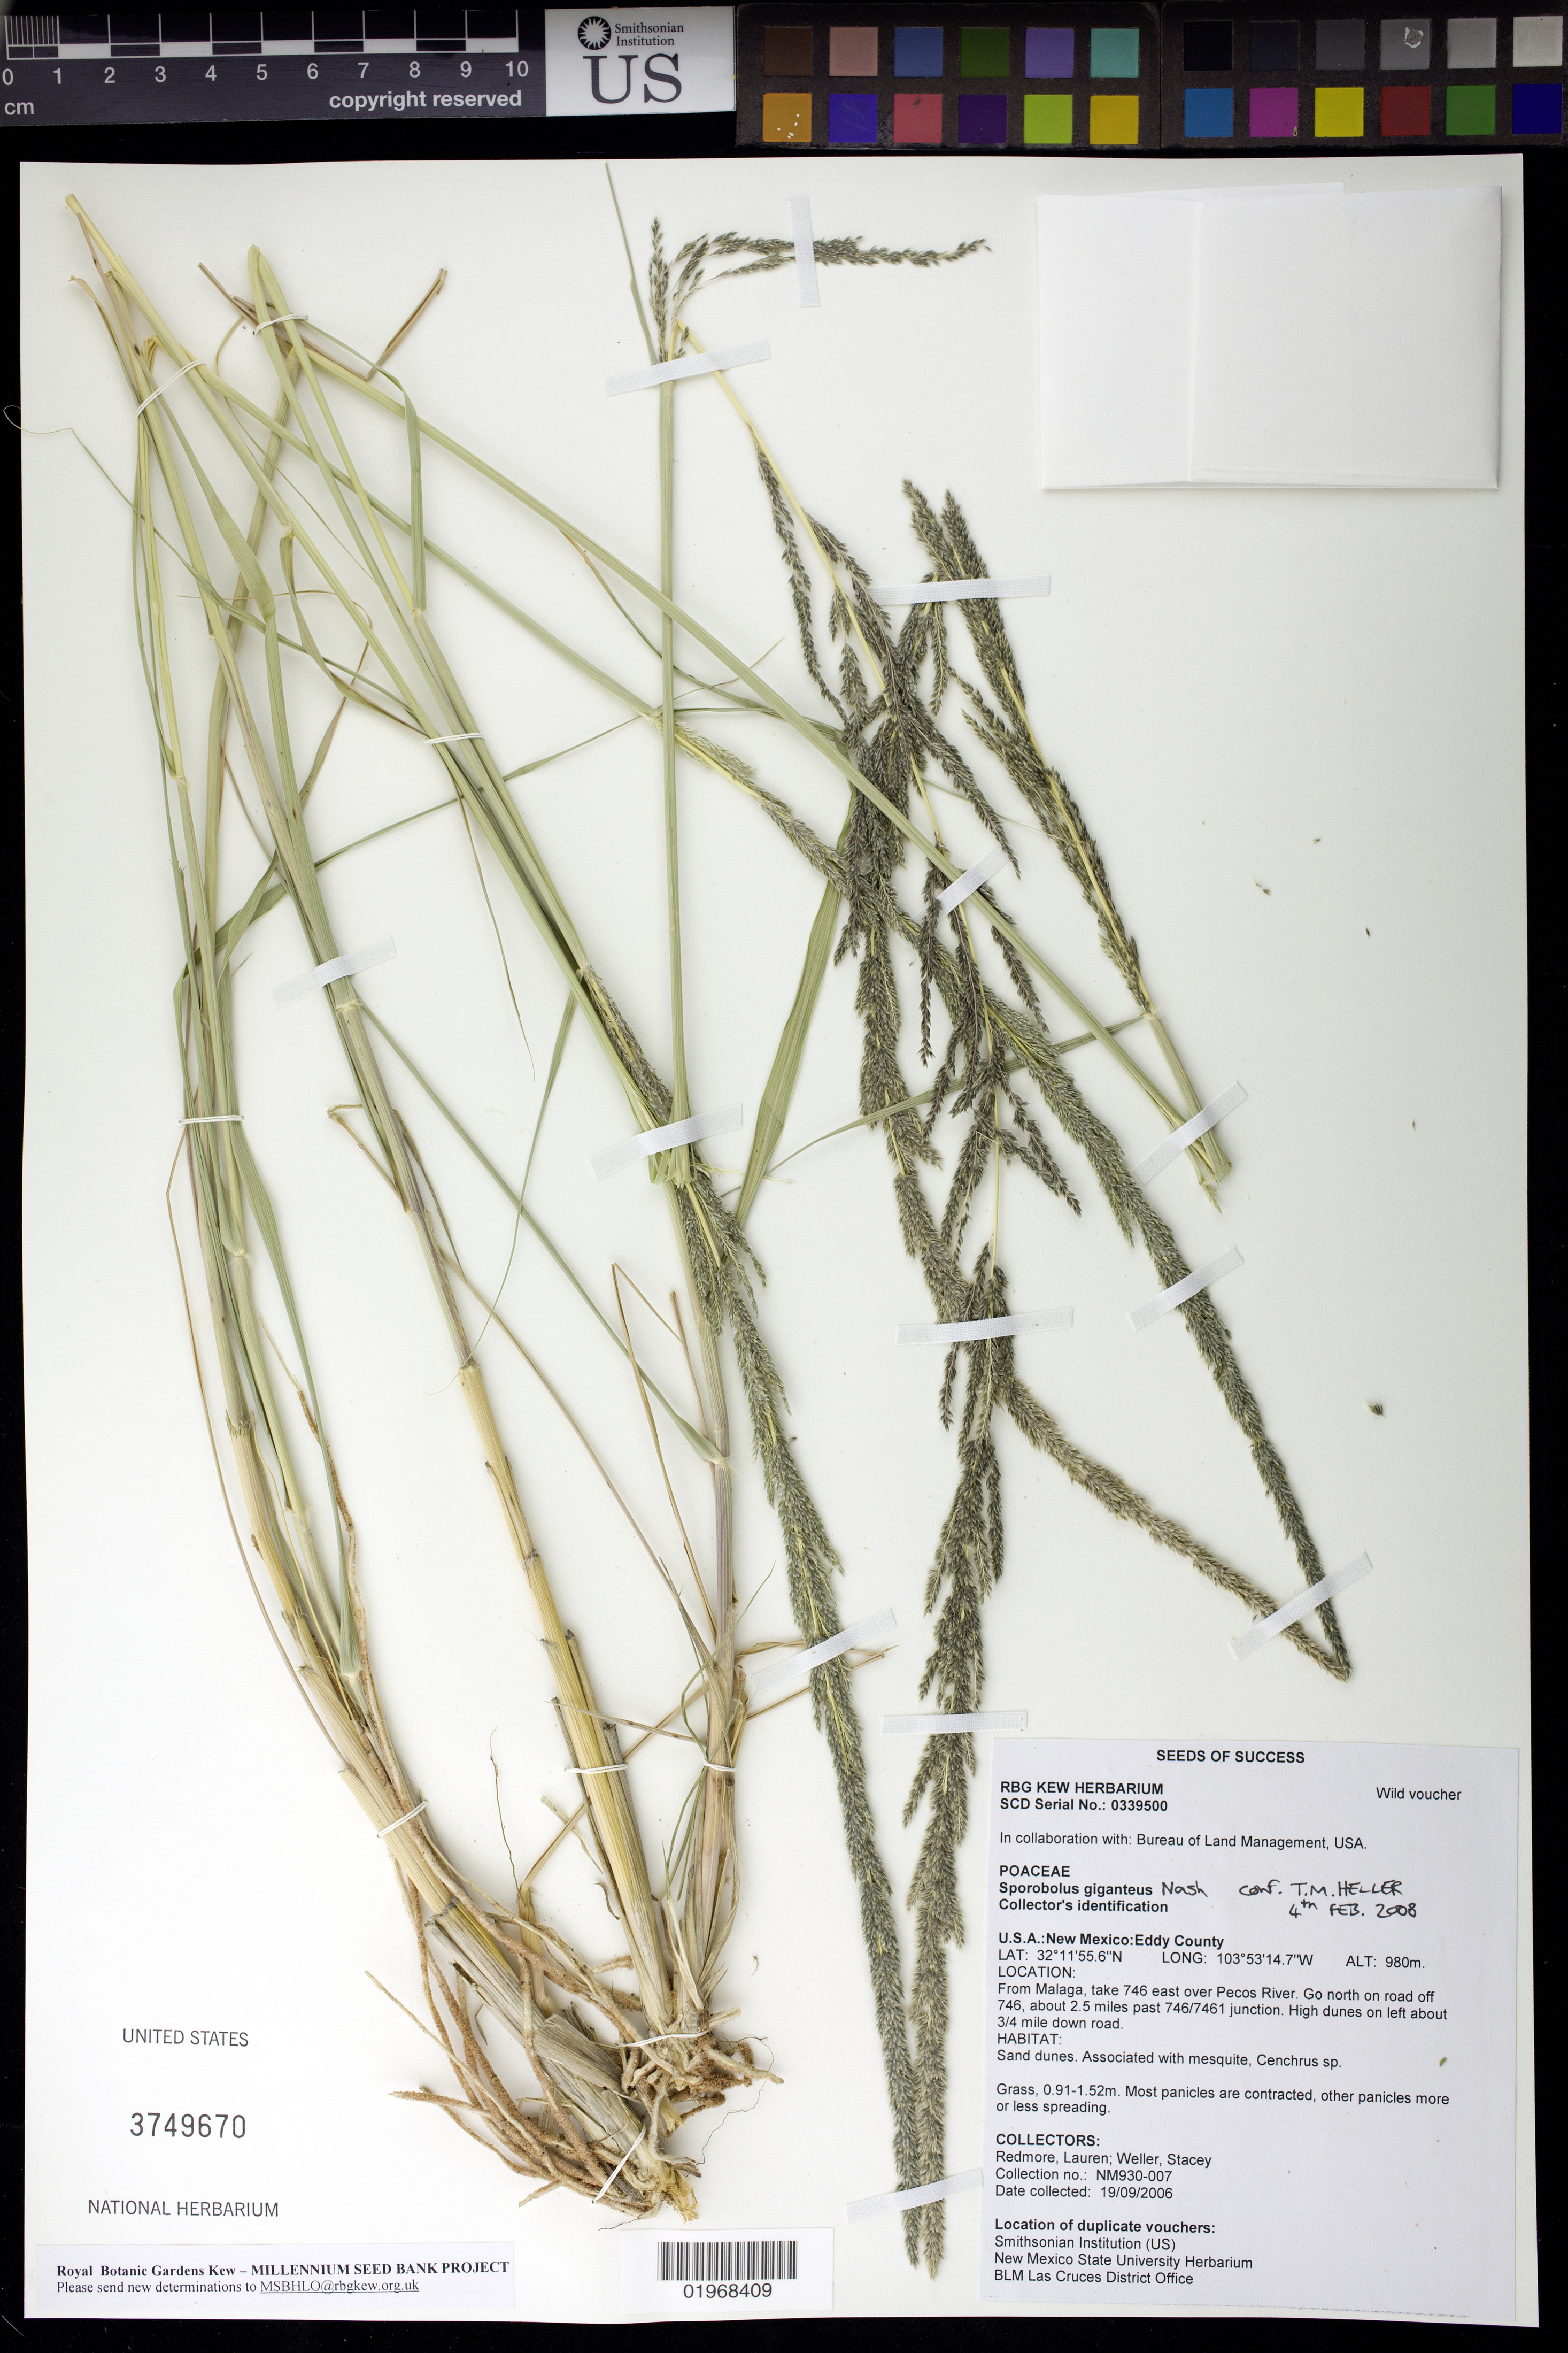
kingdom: Plantae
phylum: Tracheophyta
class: Liliopsida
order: Poales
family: Poaceae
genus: Sporobolus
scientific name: Sporobolus giganteus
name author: Nash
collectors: L. Redmore & S. Weller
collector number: NM930-007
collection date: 2006-09-19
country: United States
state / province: New Mexico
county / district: Eddy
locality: From Malaga, take 746 E over Pecos River, go north on road off 746. about 2.5 mi. past 746/7461 jct, 3/4 mi. down road.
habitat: Sand dunes. With mesquite, Cenchrus sp.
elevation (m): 980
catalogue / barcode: US 3749670